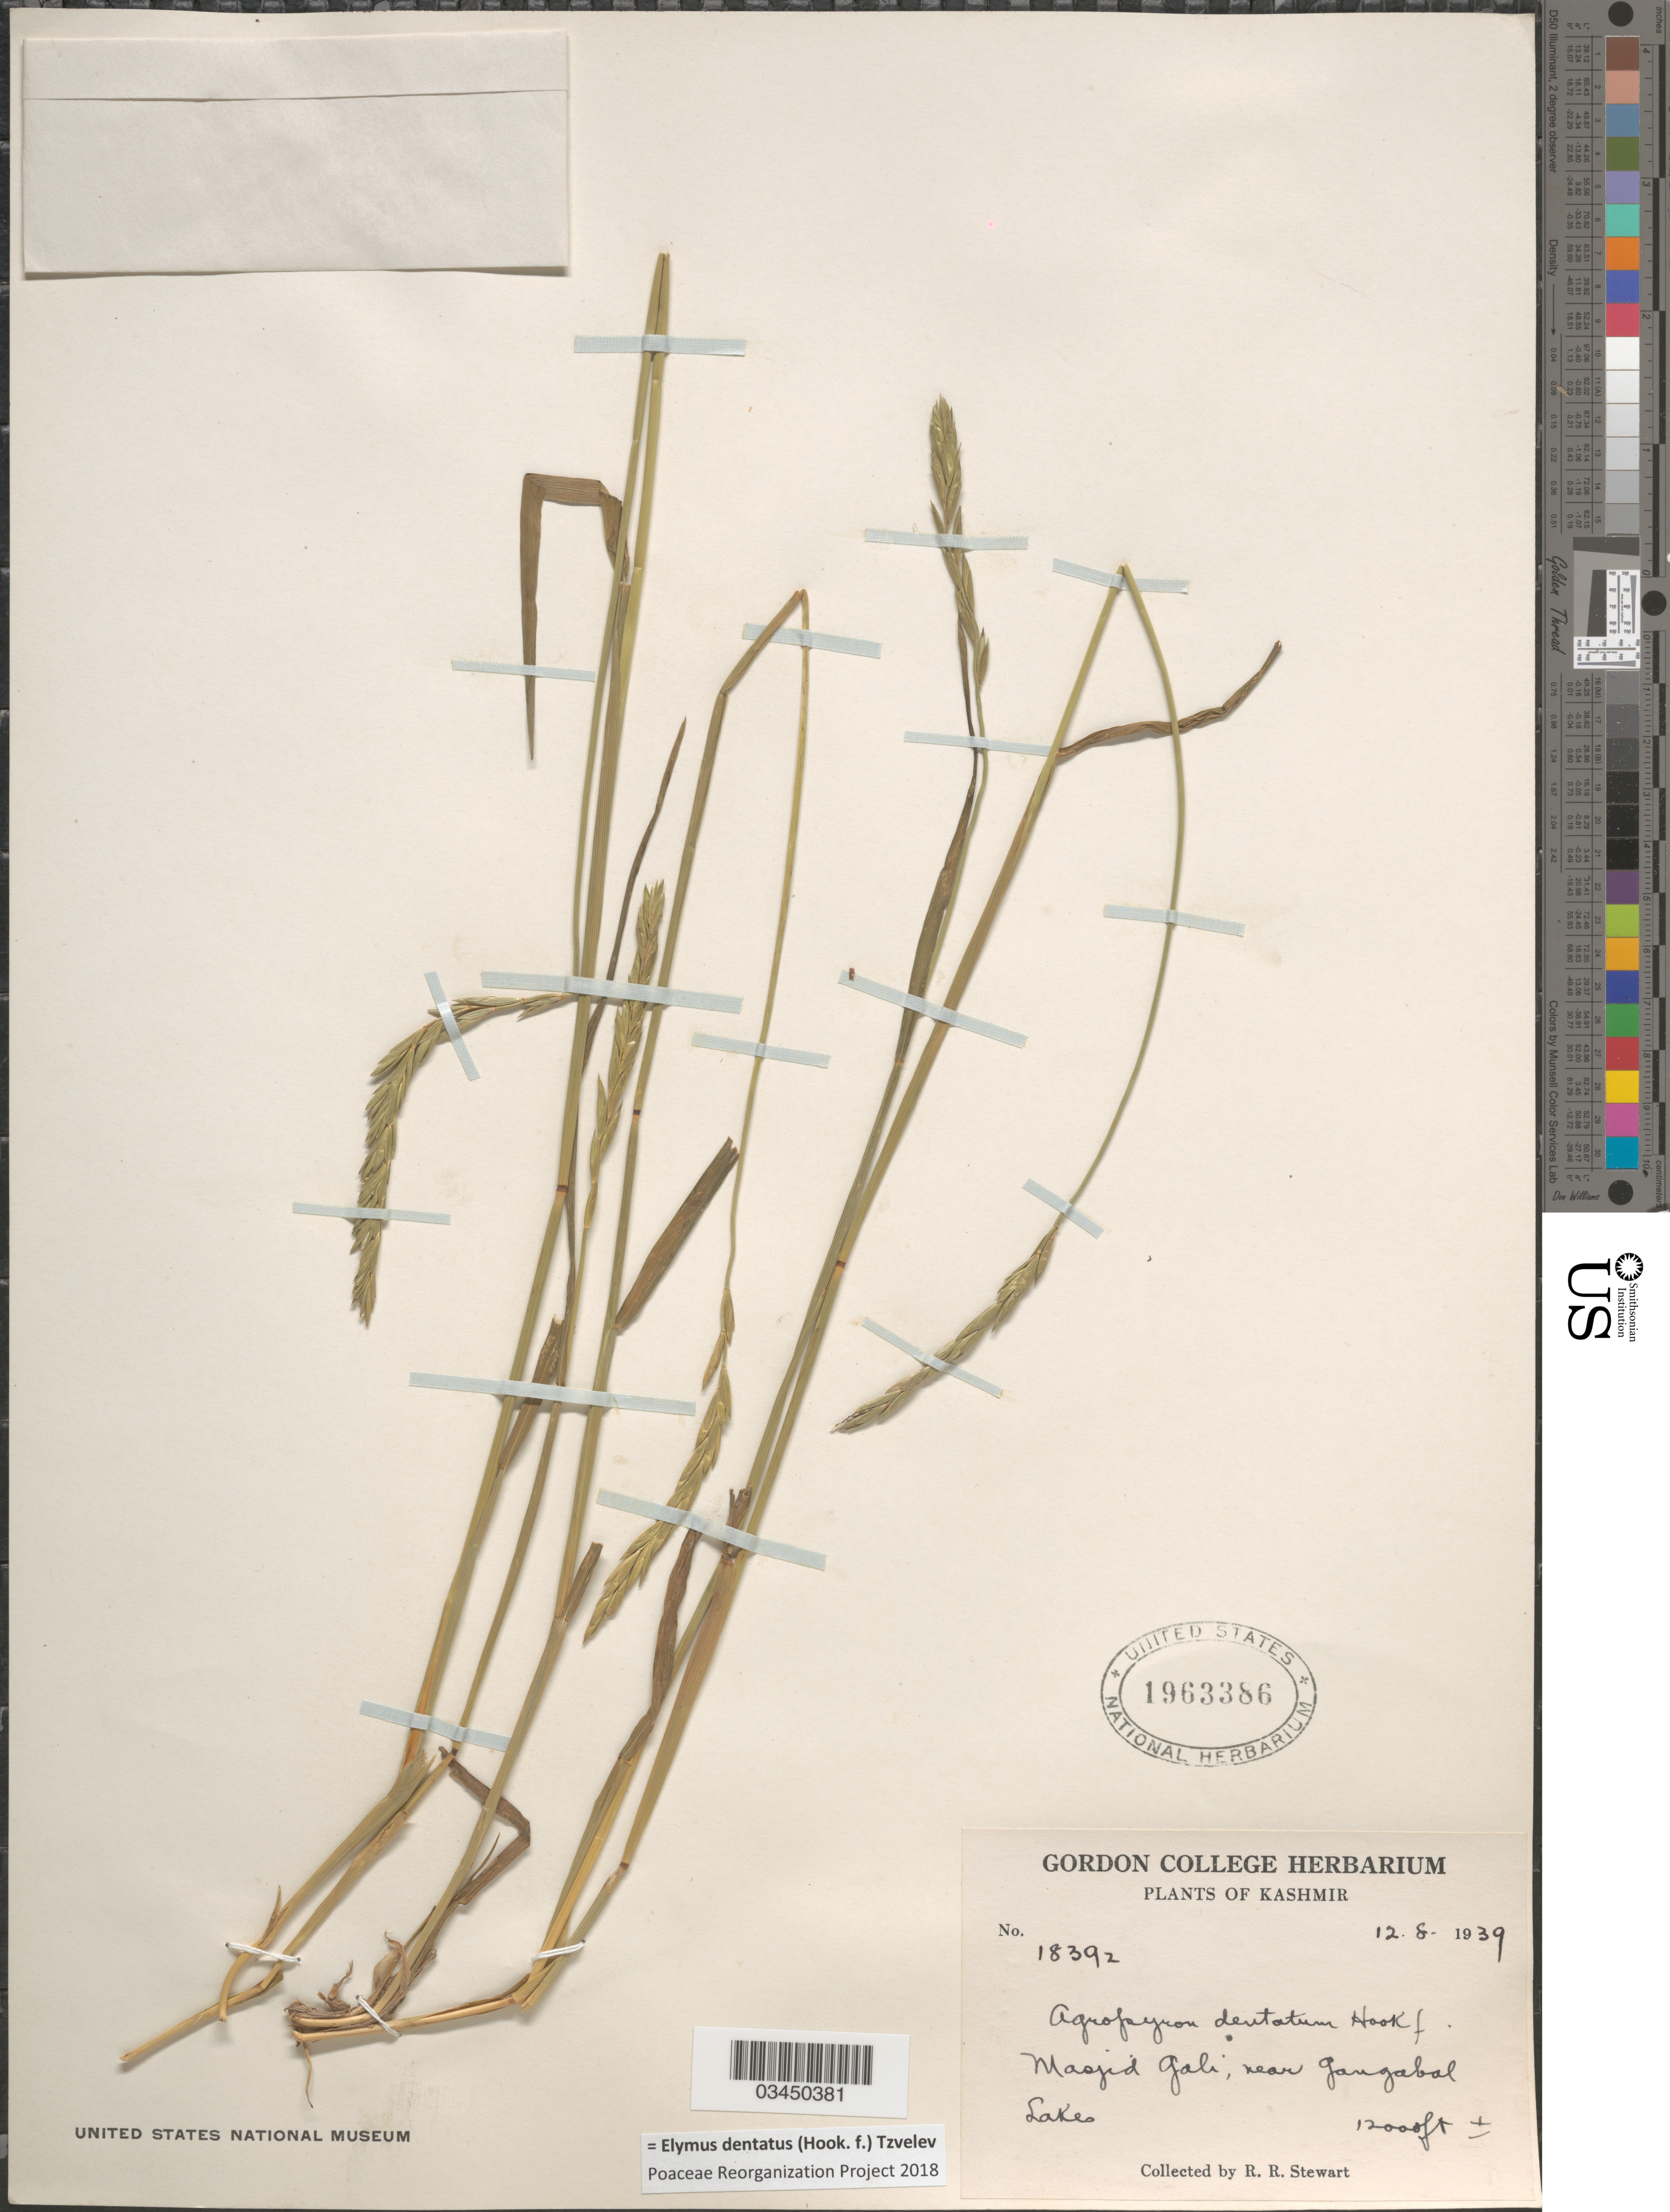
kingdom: Plantae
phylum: Tracheophyta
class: Liliopsida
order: Poales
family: Poaceae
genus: Elymus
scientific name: Elymus dentatus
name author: (Hook. f.) Tzvelev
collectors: R. Stewart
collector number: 18392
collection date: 1939-08-12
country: India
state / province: Jammu and Kashmir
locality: Kashmir. Madjid Gali, near Gangabal Lakes.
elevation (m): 3658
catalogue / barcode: US 1963386